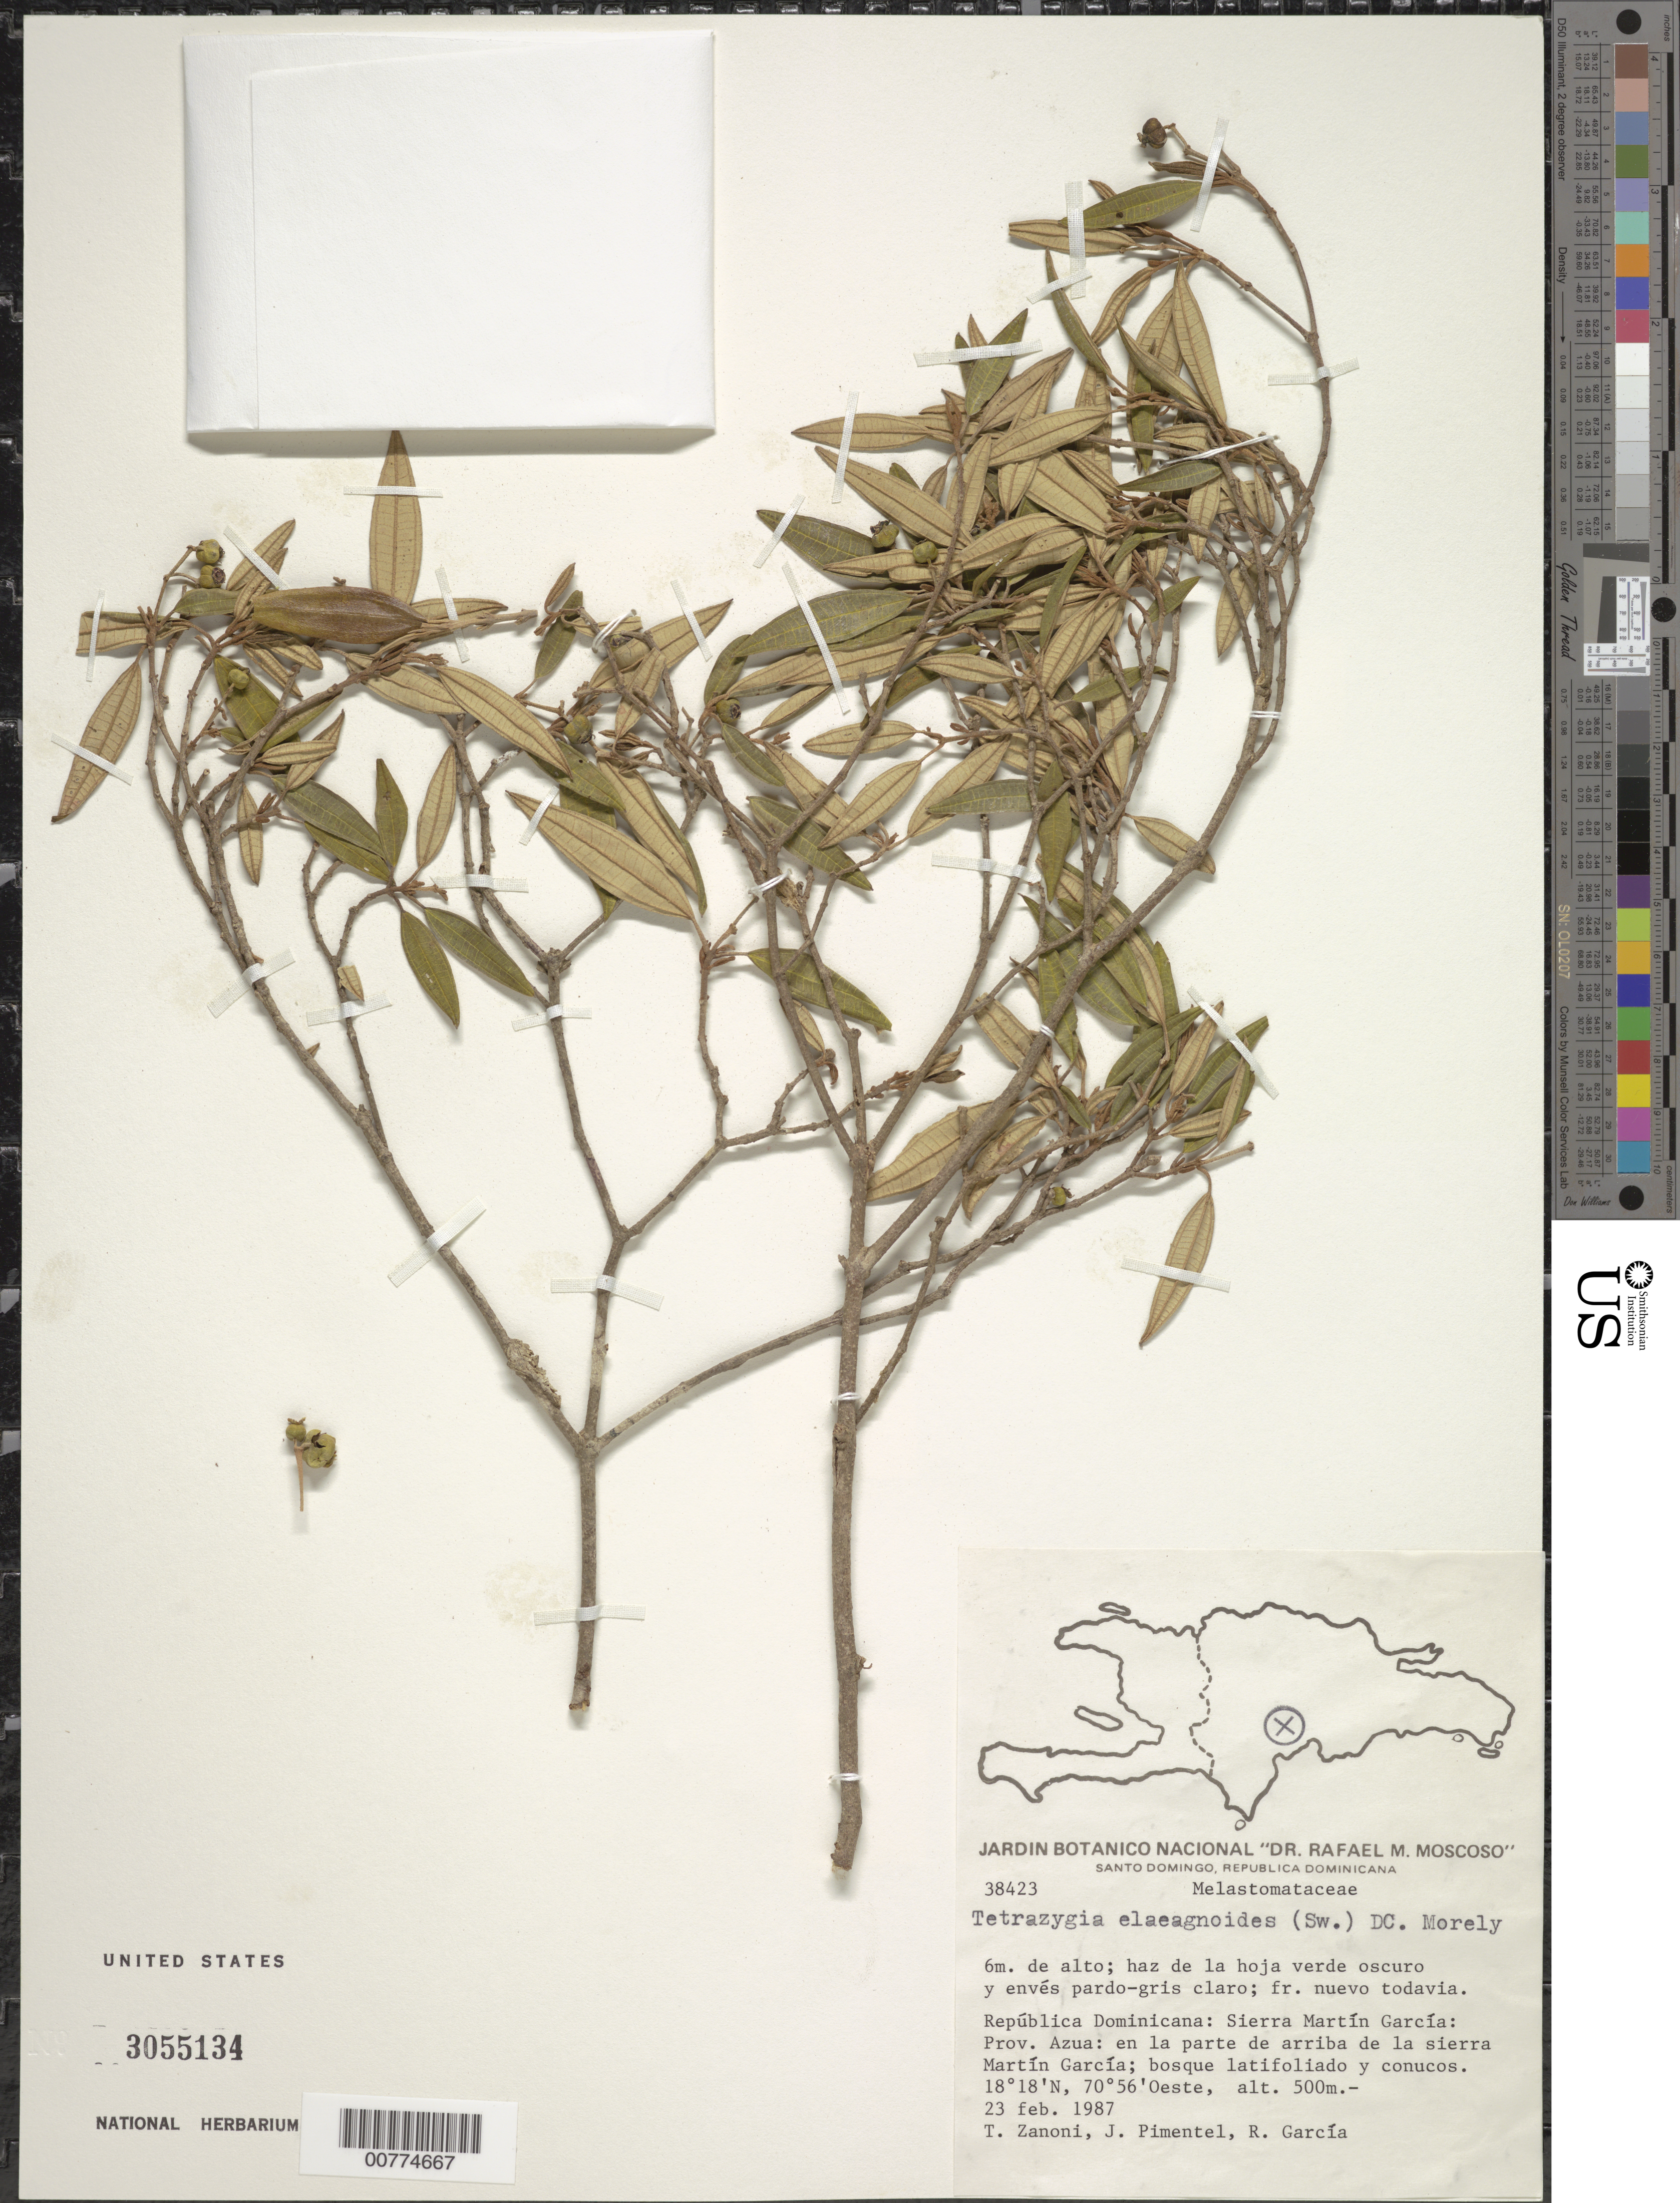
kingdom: Plantae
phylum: Tracheophyta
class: Magnoliopsida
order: Myrtales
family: Melastomataceae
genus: Miconia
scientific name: Miconia elaeagnoides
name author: (Sw.) Griseb.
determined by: Judd, Walter S.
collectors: T. A. Zanoni, J. Pimentel & R. G. García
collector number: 38423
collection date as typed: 23 Feb 1987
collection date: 1987-02-23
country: Dominican Republic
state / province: Azua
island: Hispaniola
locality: Sierra Martín García, in the high area of Sierra Martín García.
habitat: Broadleaf forest and "conucos".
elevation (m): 500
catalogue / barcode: US 3055134